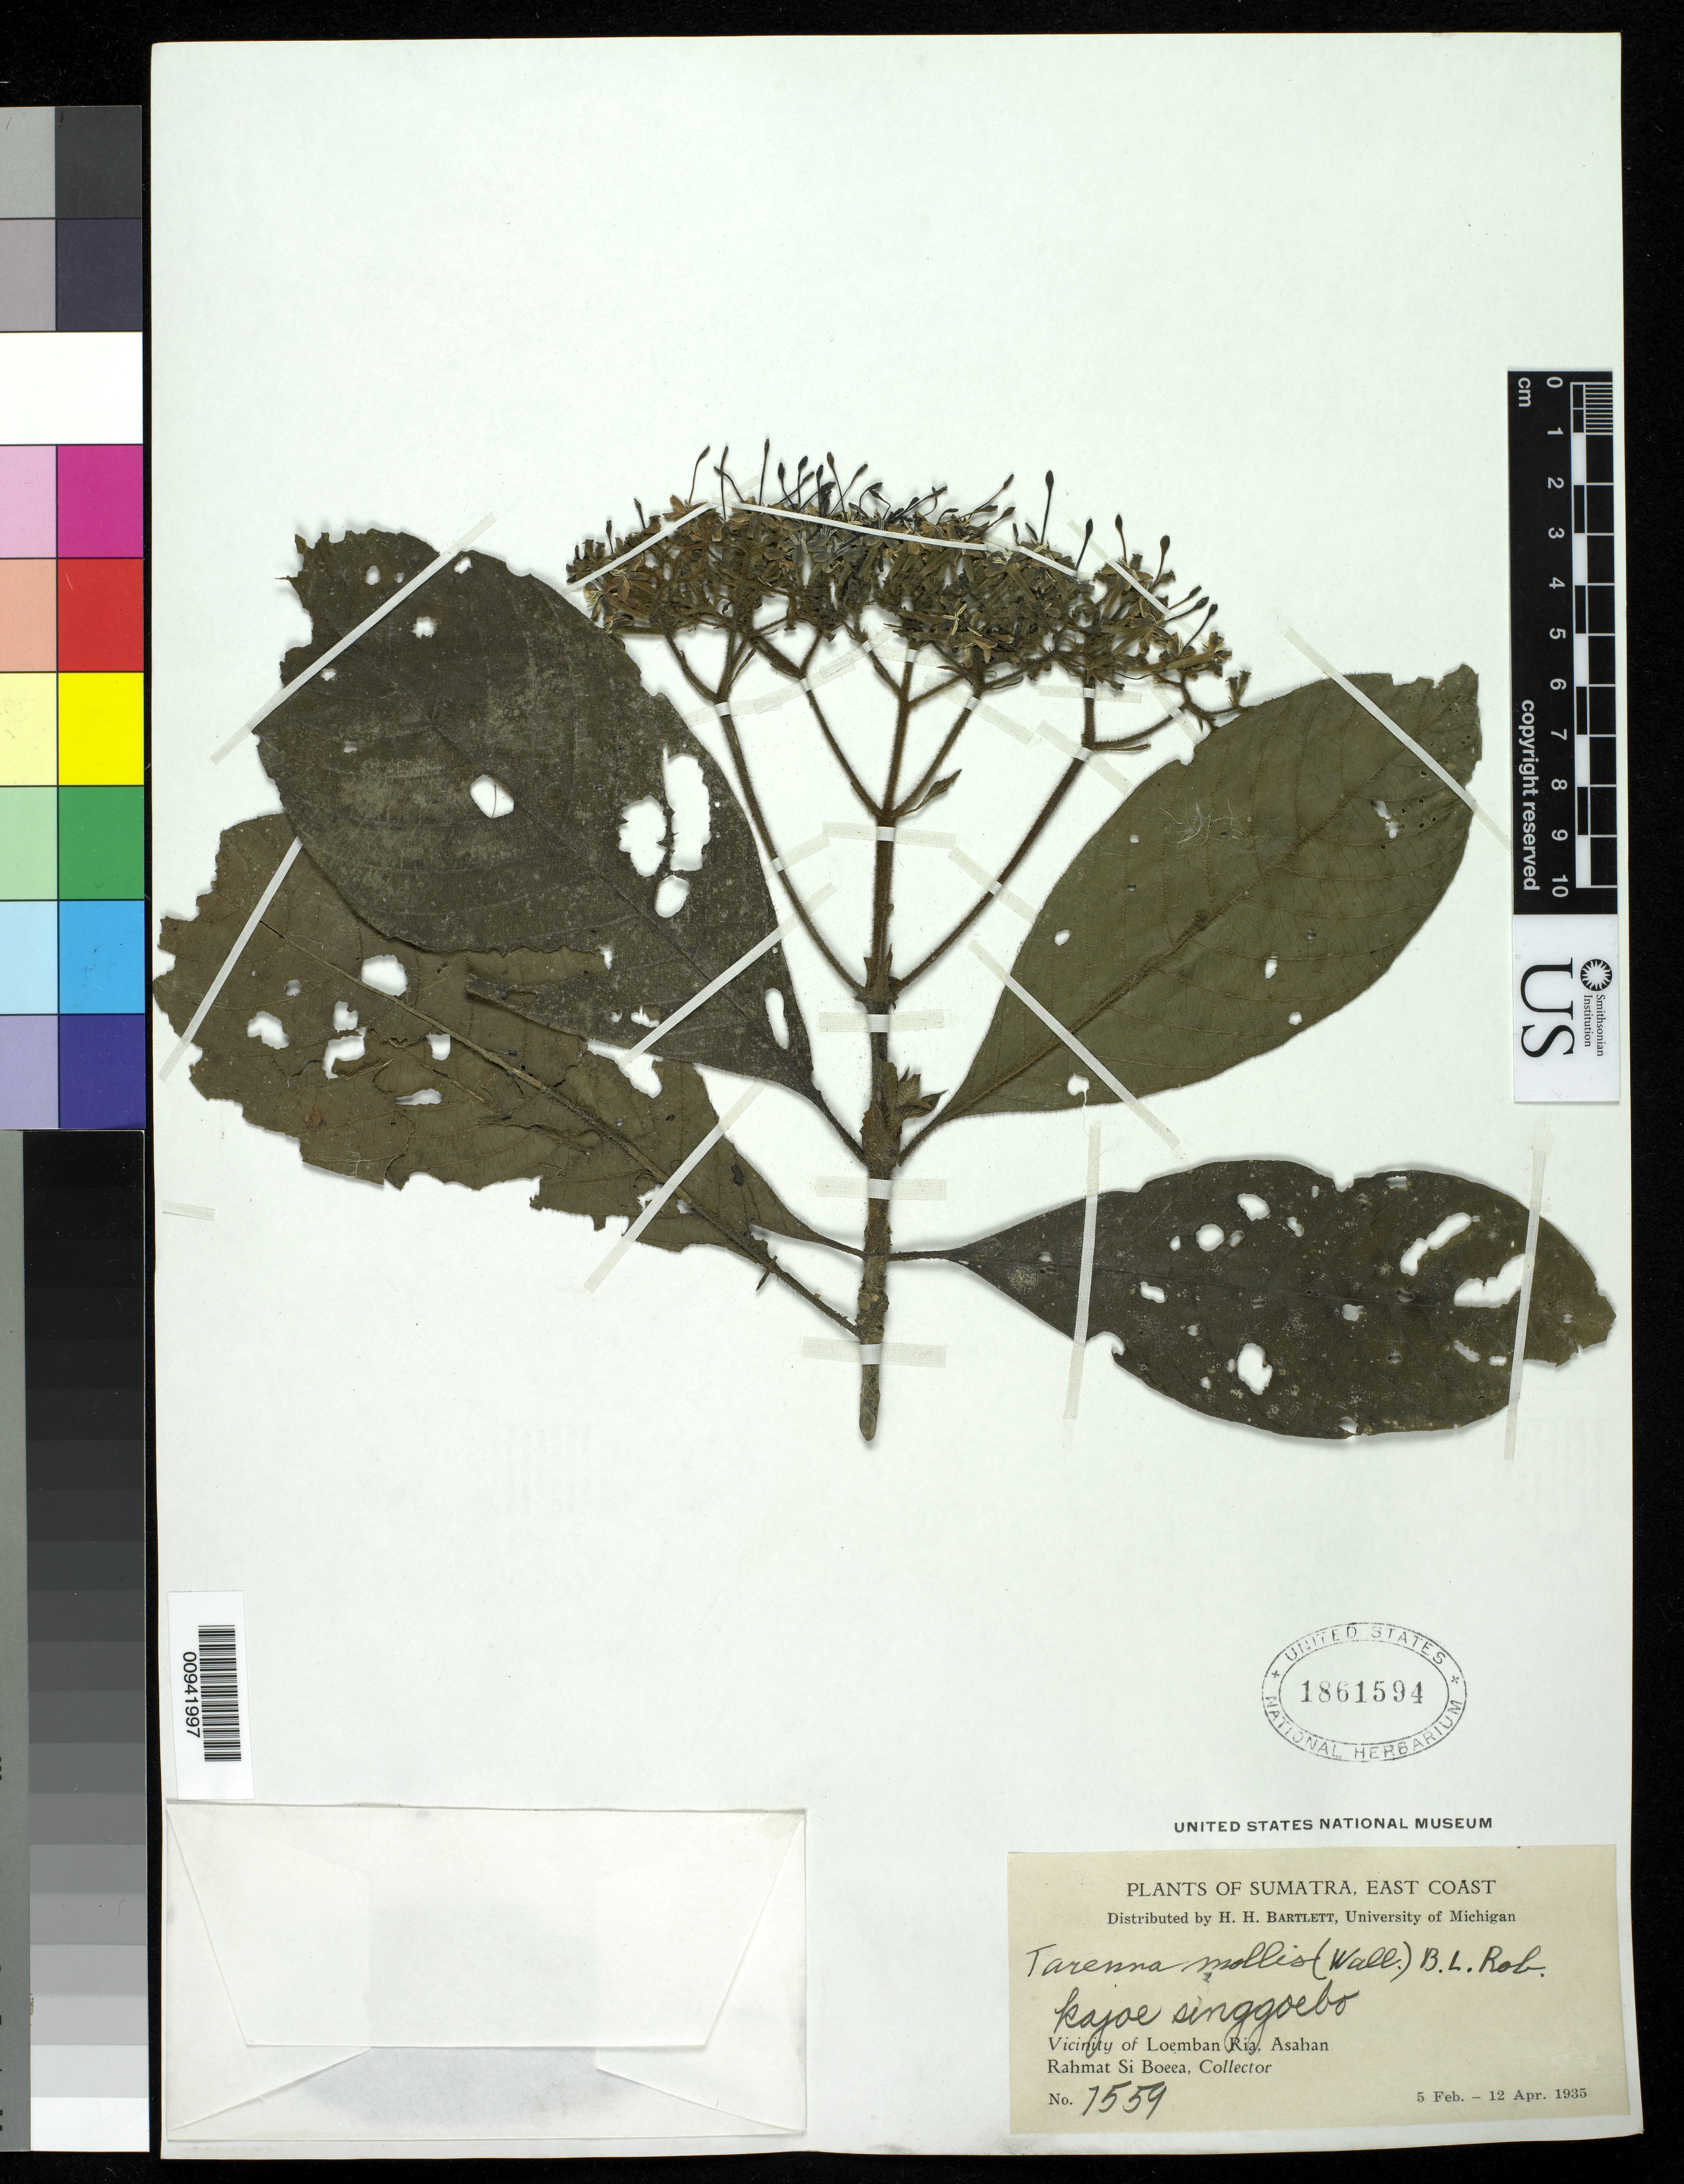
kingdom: Plantae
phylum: Tracheophyta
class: Magnoliopsida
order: Gentianales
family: Rubiaceae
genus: Tarenna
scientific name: Tarenna mollis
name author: (Wall. ex Hook. f.) B.L. Rob.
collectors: Rahmat Si Boeea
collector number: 7559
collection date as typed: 05 Feb 1935 to 12 Apr 1935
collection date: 1935-02-05/1935-04-12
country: Indonesia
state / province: Sumatra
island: Sumatra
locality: Vicinity of Loemban Ria, Asahan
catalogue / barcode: US 1861594